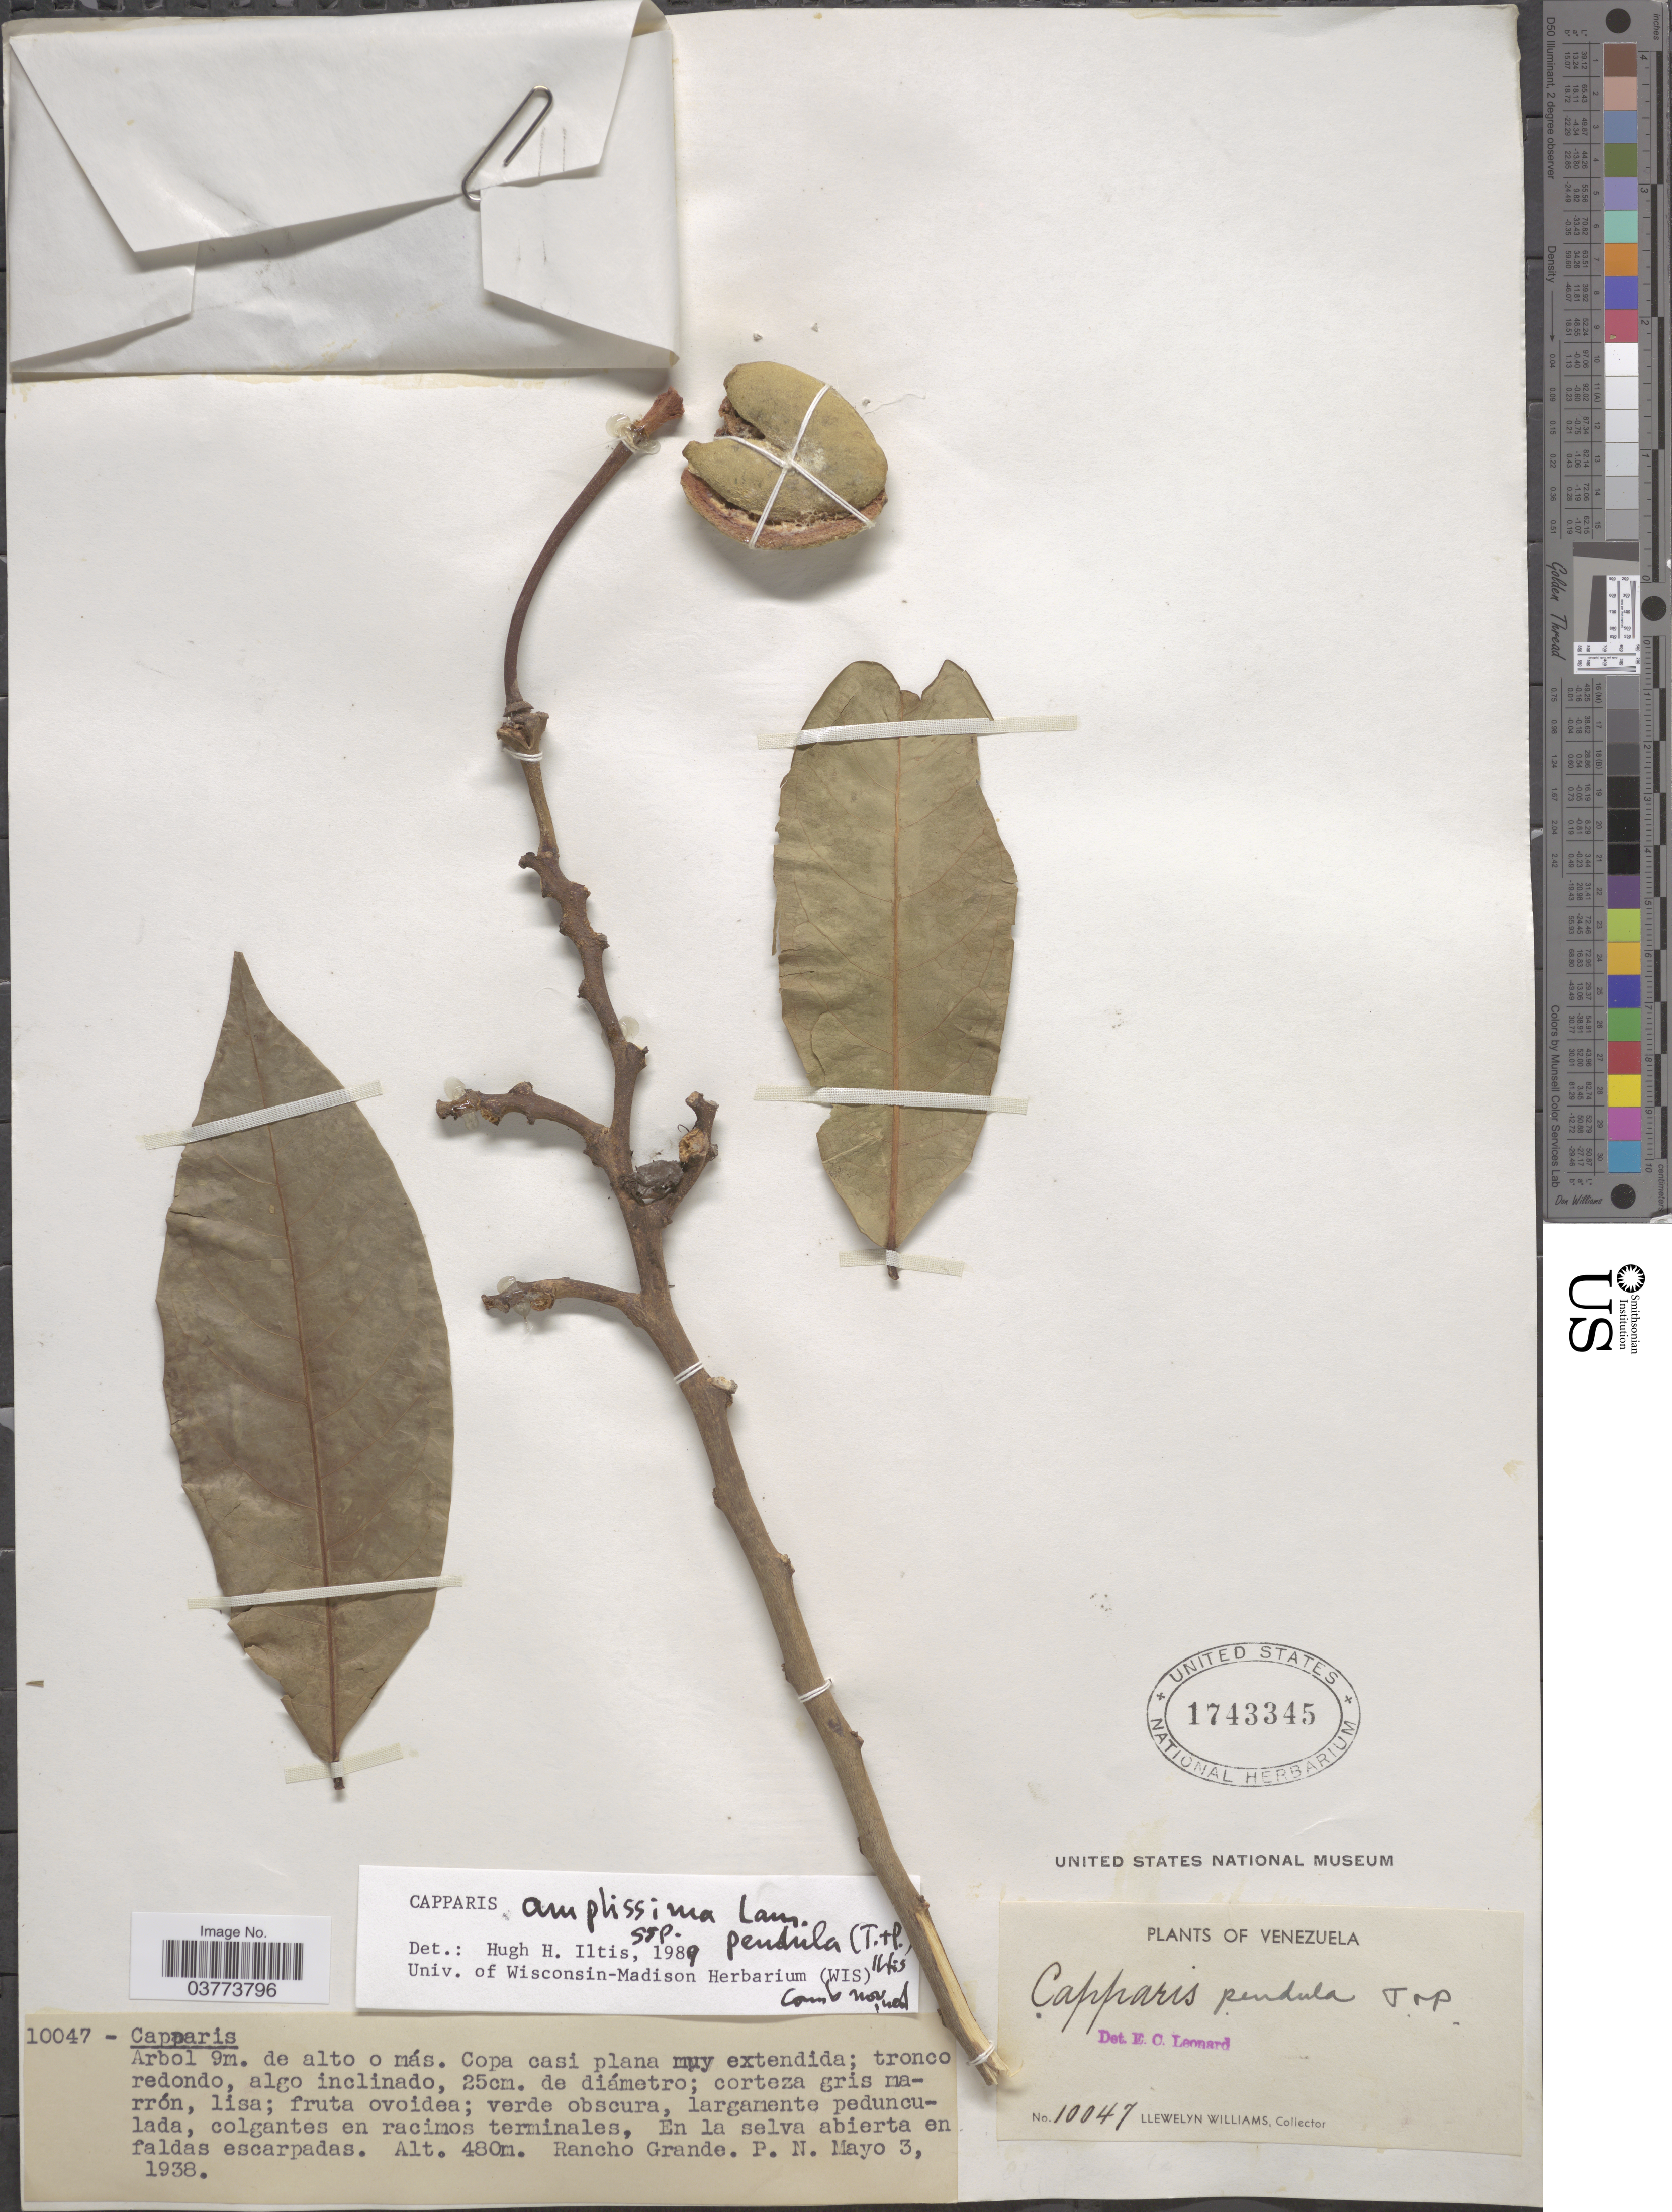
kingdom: Plantae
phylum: Tracheophyta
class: Magnoliopsida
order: Brassicales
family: Capparaceae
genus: Cynophalla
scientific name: Cynophalla amplissima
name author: (Lam.) Iltis & Cornejo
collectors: Ll. Williams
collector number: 10047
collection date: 1938-05-03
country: Venezuela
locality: Rancho Grande. P.N.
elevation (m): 480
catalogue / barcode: US 1743345